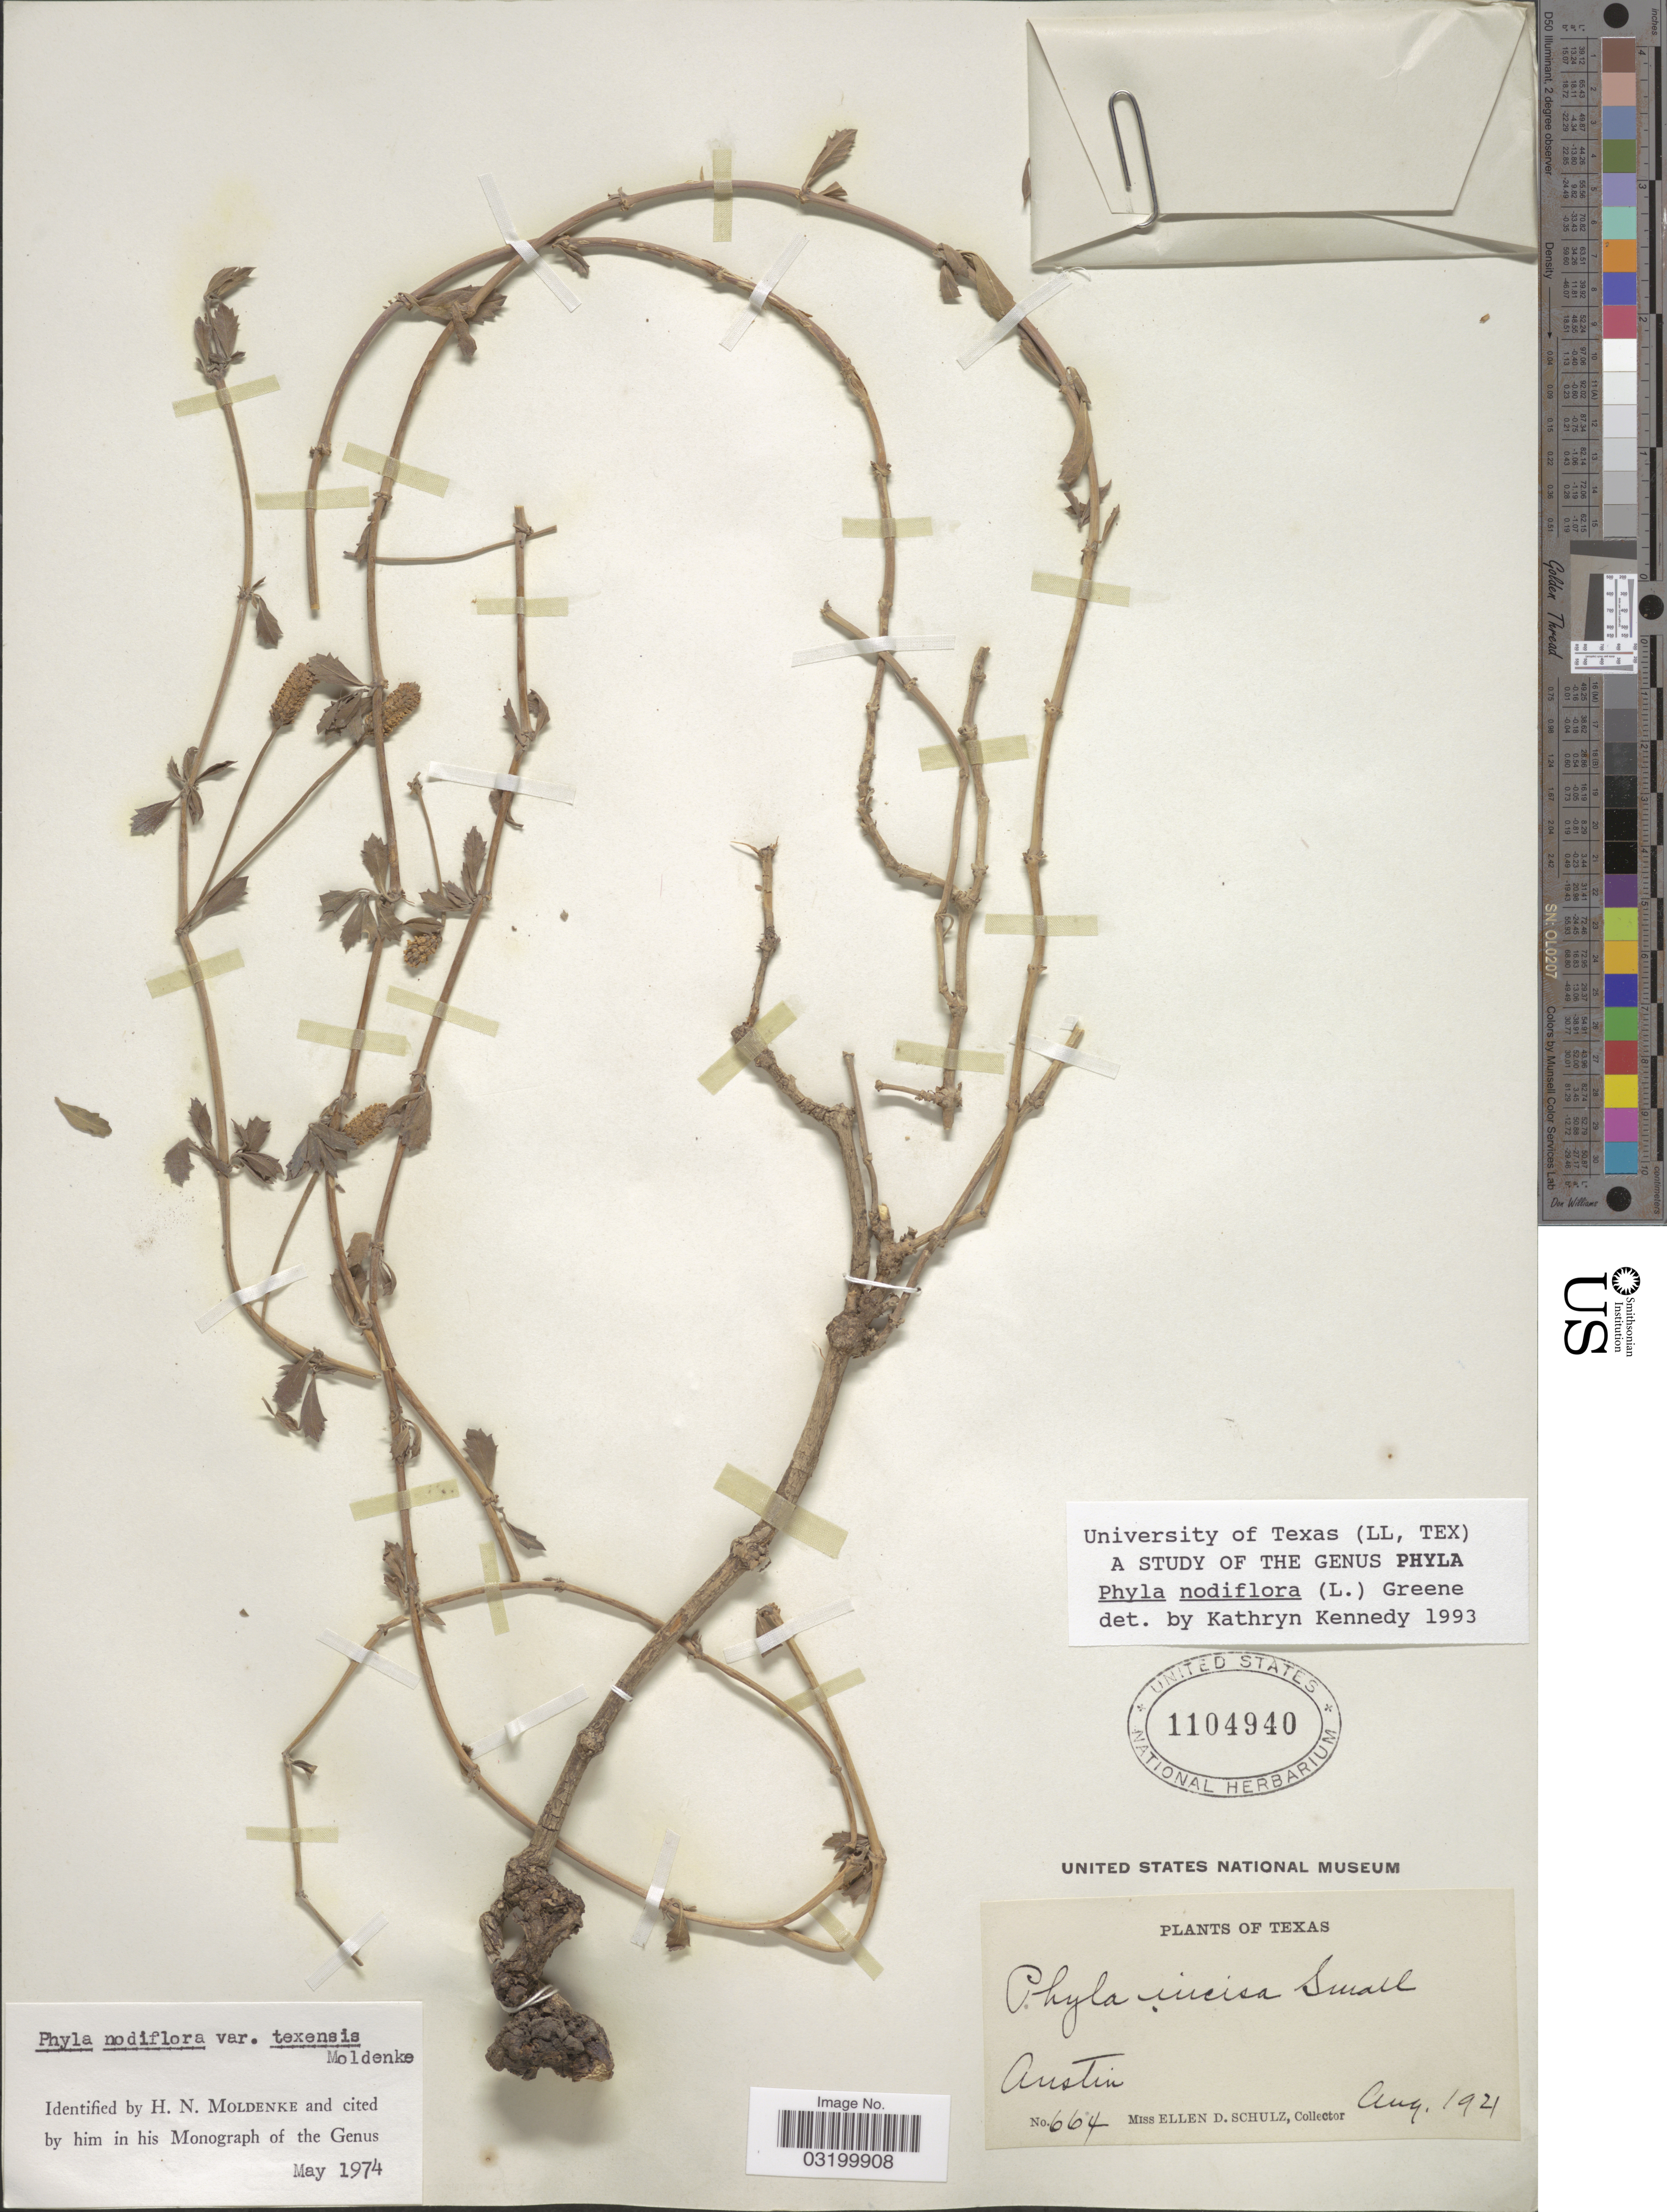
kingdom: Plantae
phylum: Tracheophyta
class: Magnoliopsida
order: Lamiales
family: Verbenaceae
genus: Phyla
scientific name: Phyla nodiflora var. nodiflora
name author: (L.) Greene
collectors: E. D. Schulz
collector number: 664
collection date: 1921-08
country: United States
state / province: Texas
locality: Austin.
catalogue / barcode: US 1104940